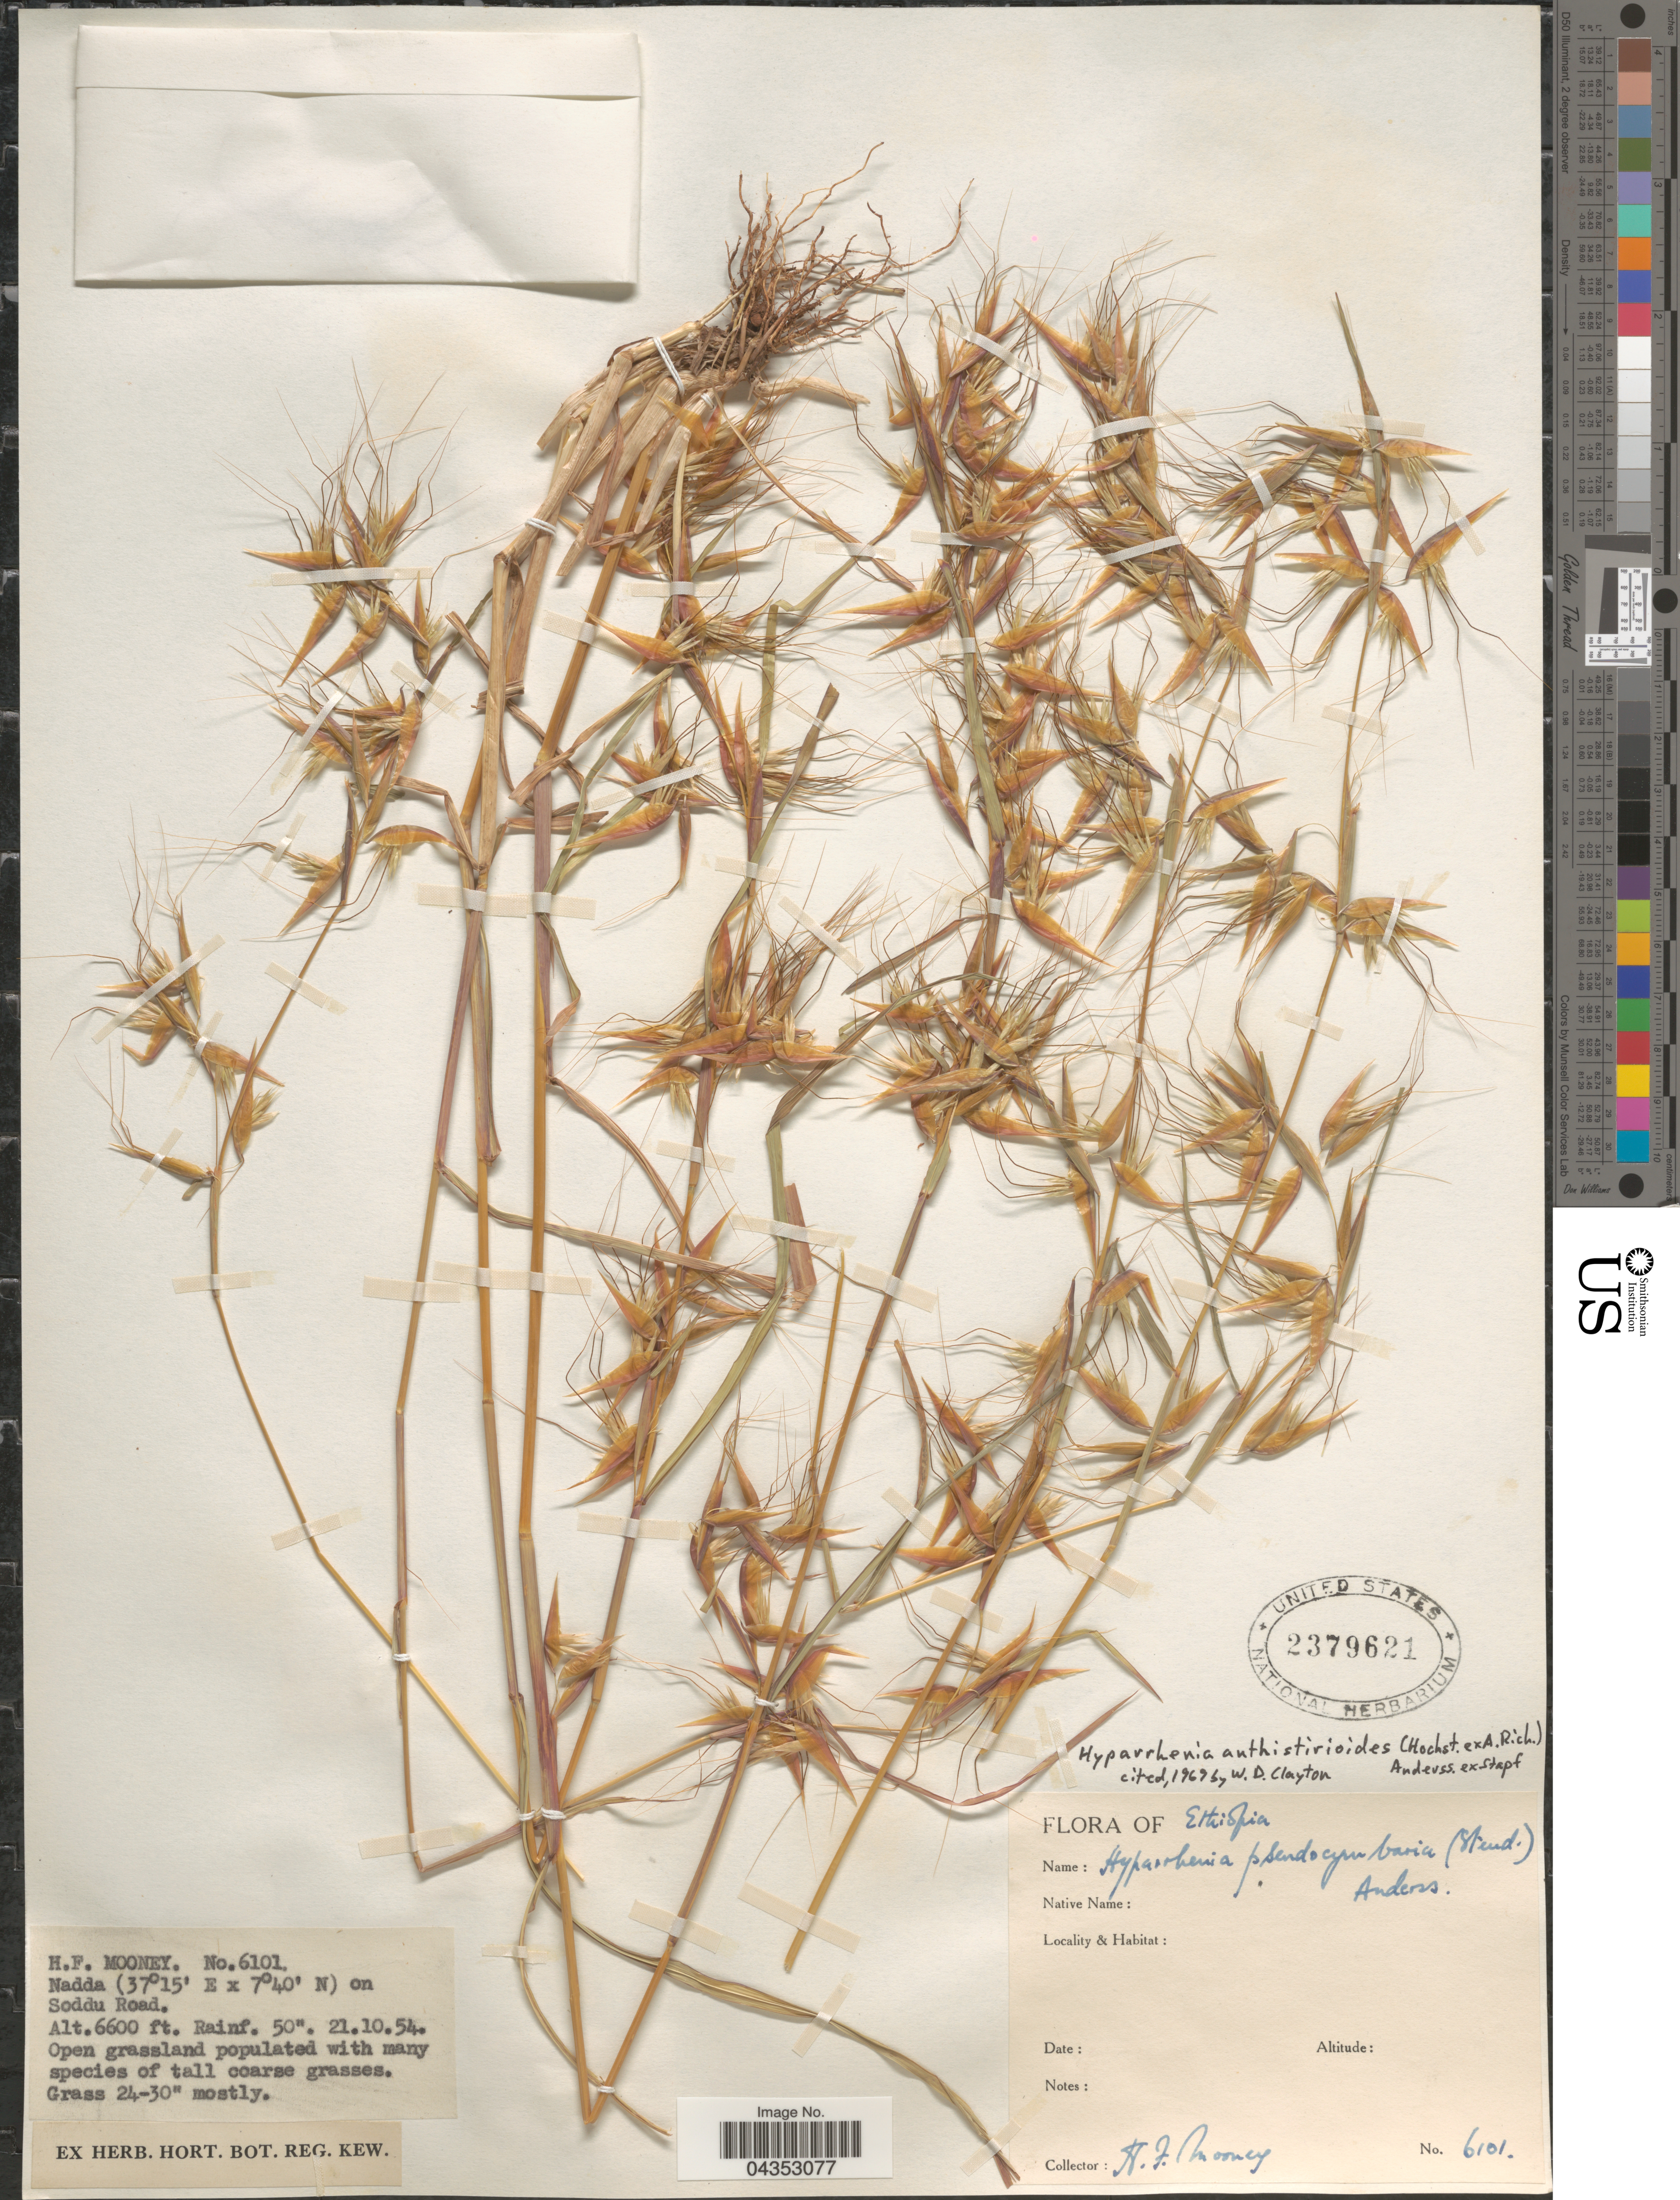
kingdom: Plantae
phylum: Tracheophyta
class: Liliopsida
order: Poales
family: Poaceae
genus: Hyparrhenia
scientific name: Hyparrhenia anthistirioides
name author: (Hochst. ex A. Rich.) Andersson ex Stapf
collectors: H. Mooney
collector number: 6101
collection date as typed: Transcribed d/m/y: 21/10/54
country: Ethiopia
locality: Nadda on Soddu Road.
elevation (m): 2012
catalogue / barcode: US 2379621